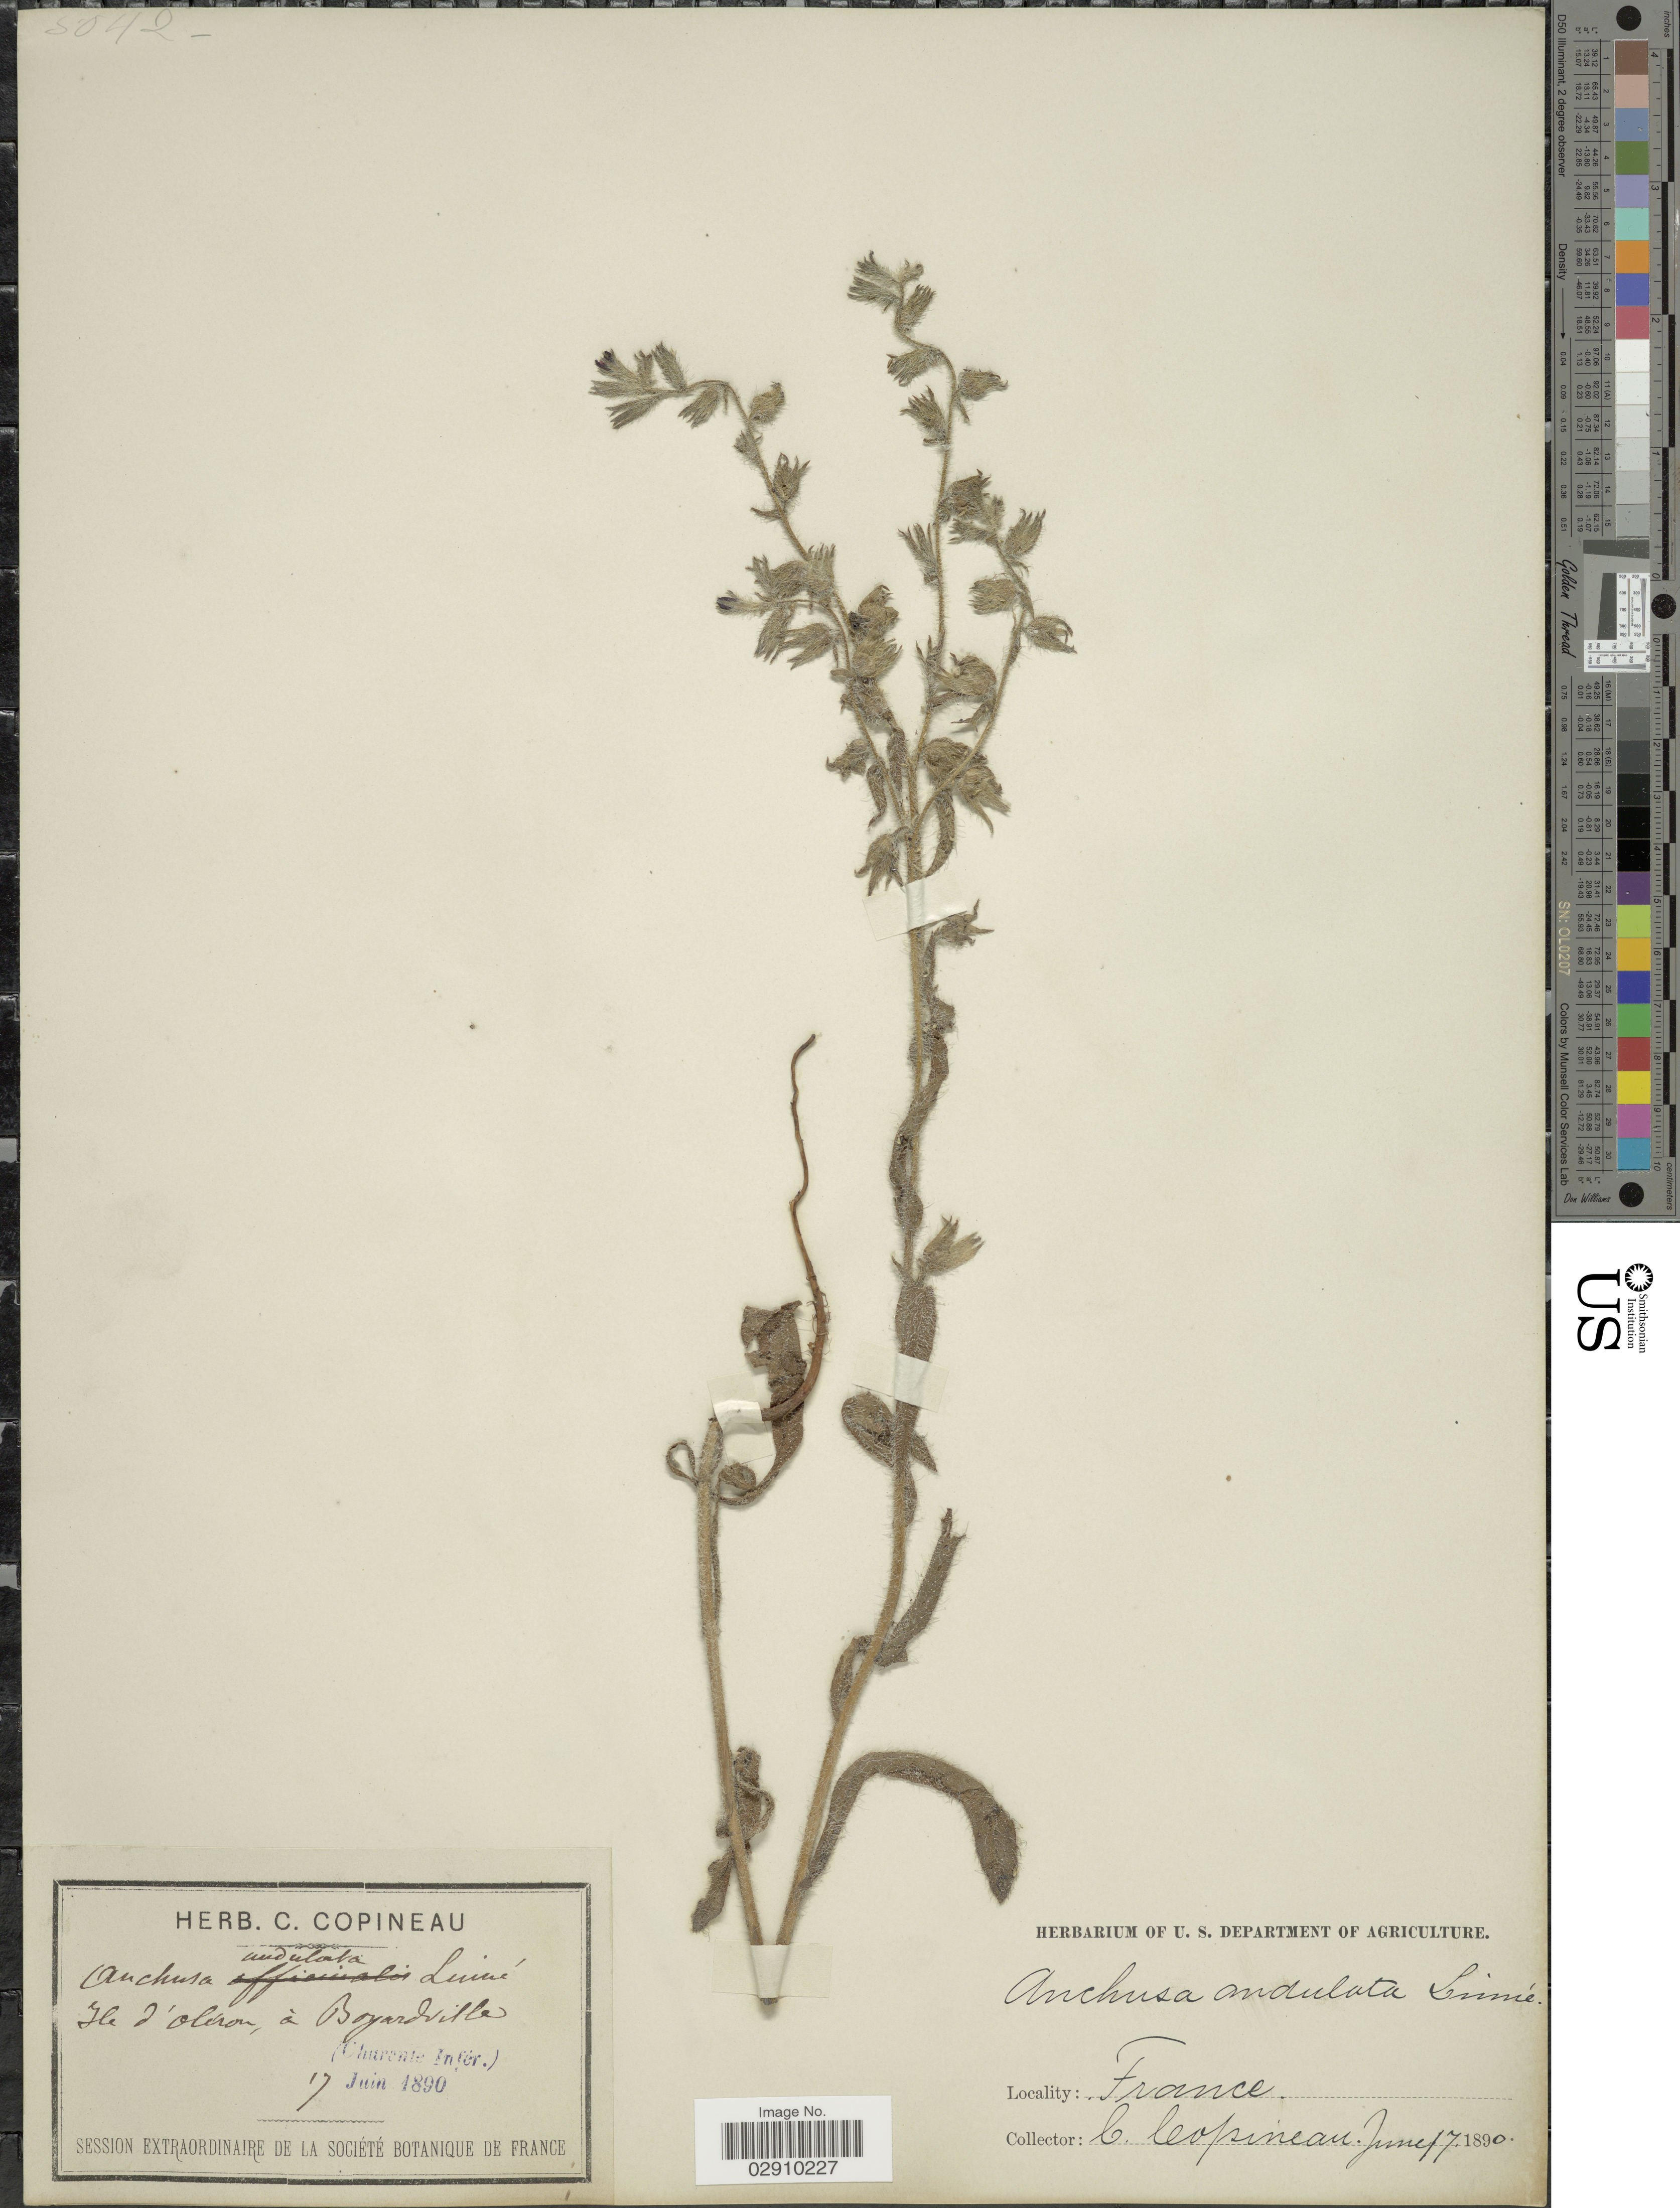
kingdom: Plantae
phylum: Tracheophyta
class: Magnoliopsida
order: Boraginales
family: Boraginaceae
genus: Anchusa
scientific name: Anchusa undulata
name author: L.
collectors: C. Copineau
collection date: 1890-06-17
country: France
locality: Ile d'Oleron, á Boyardville.